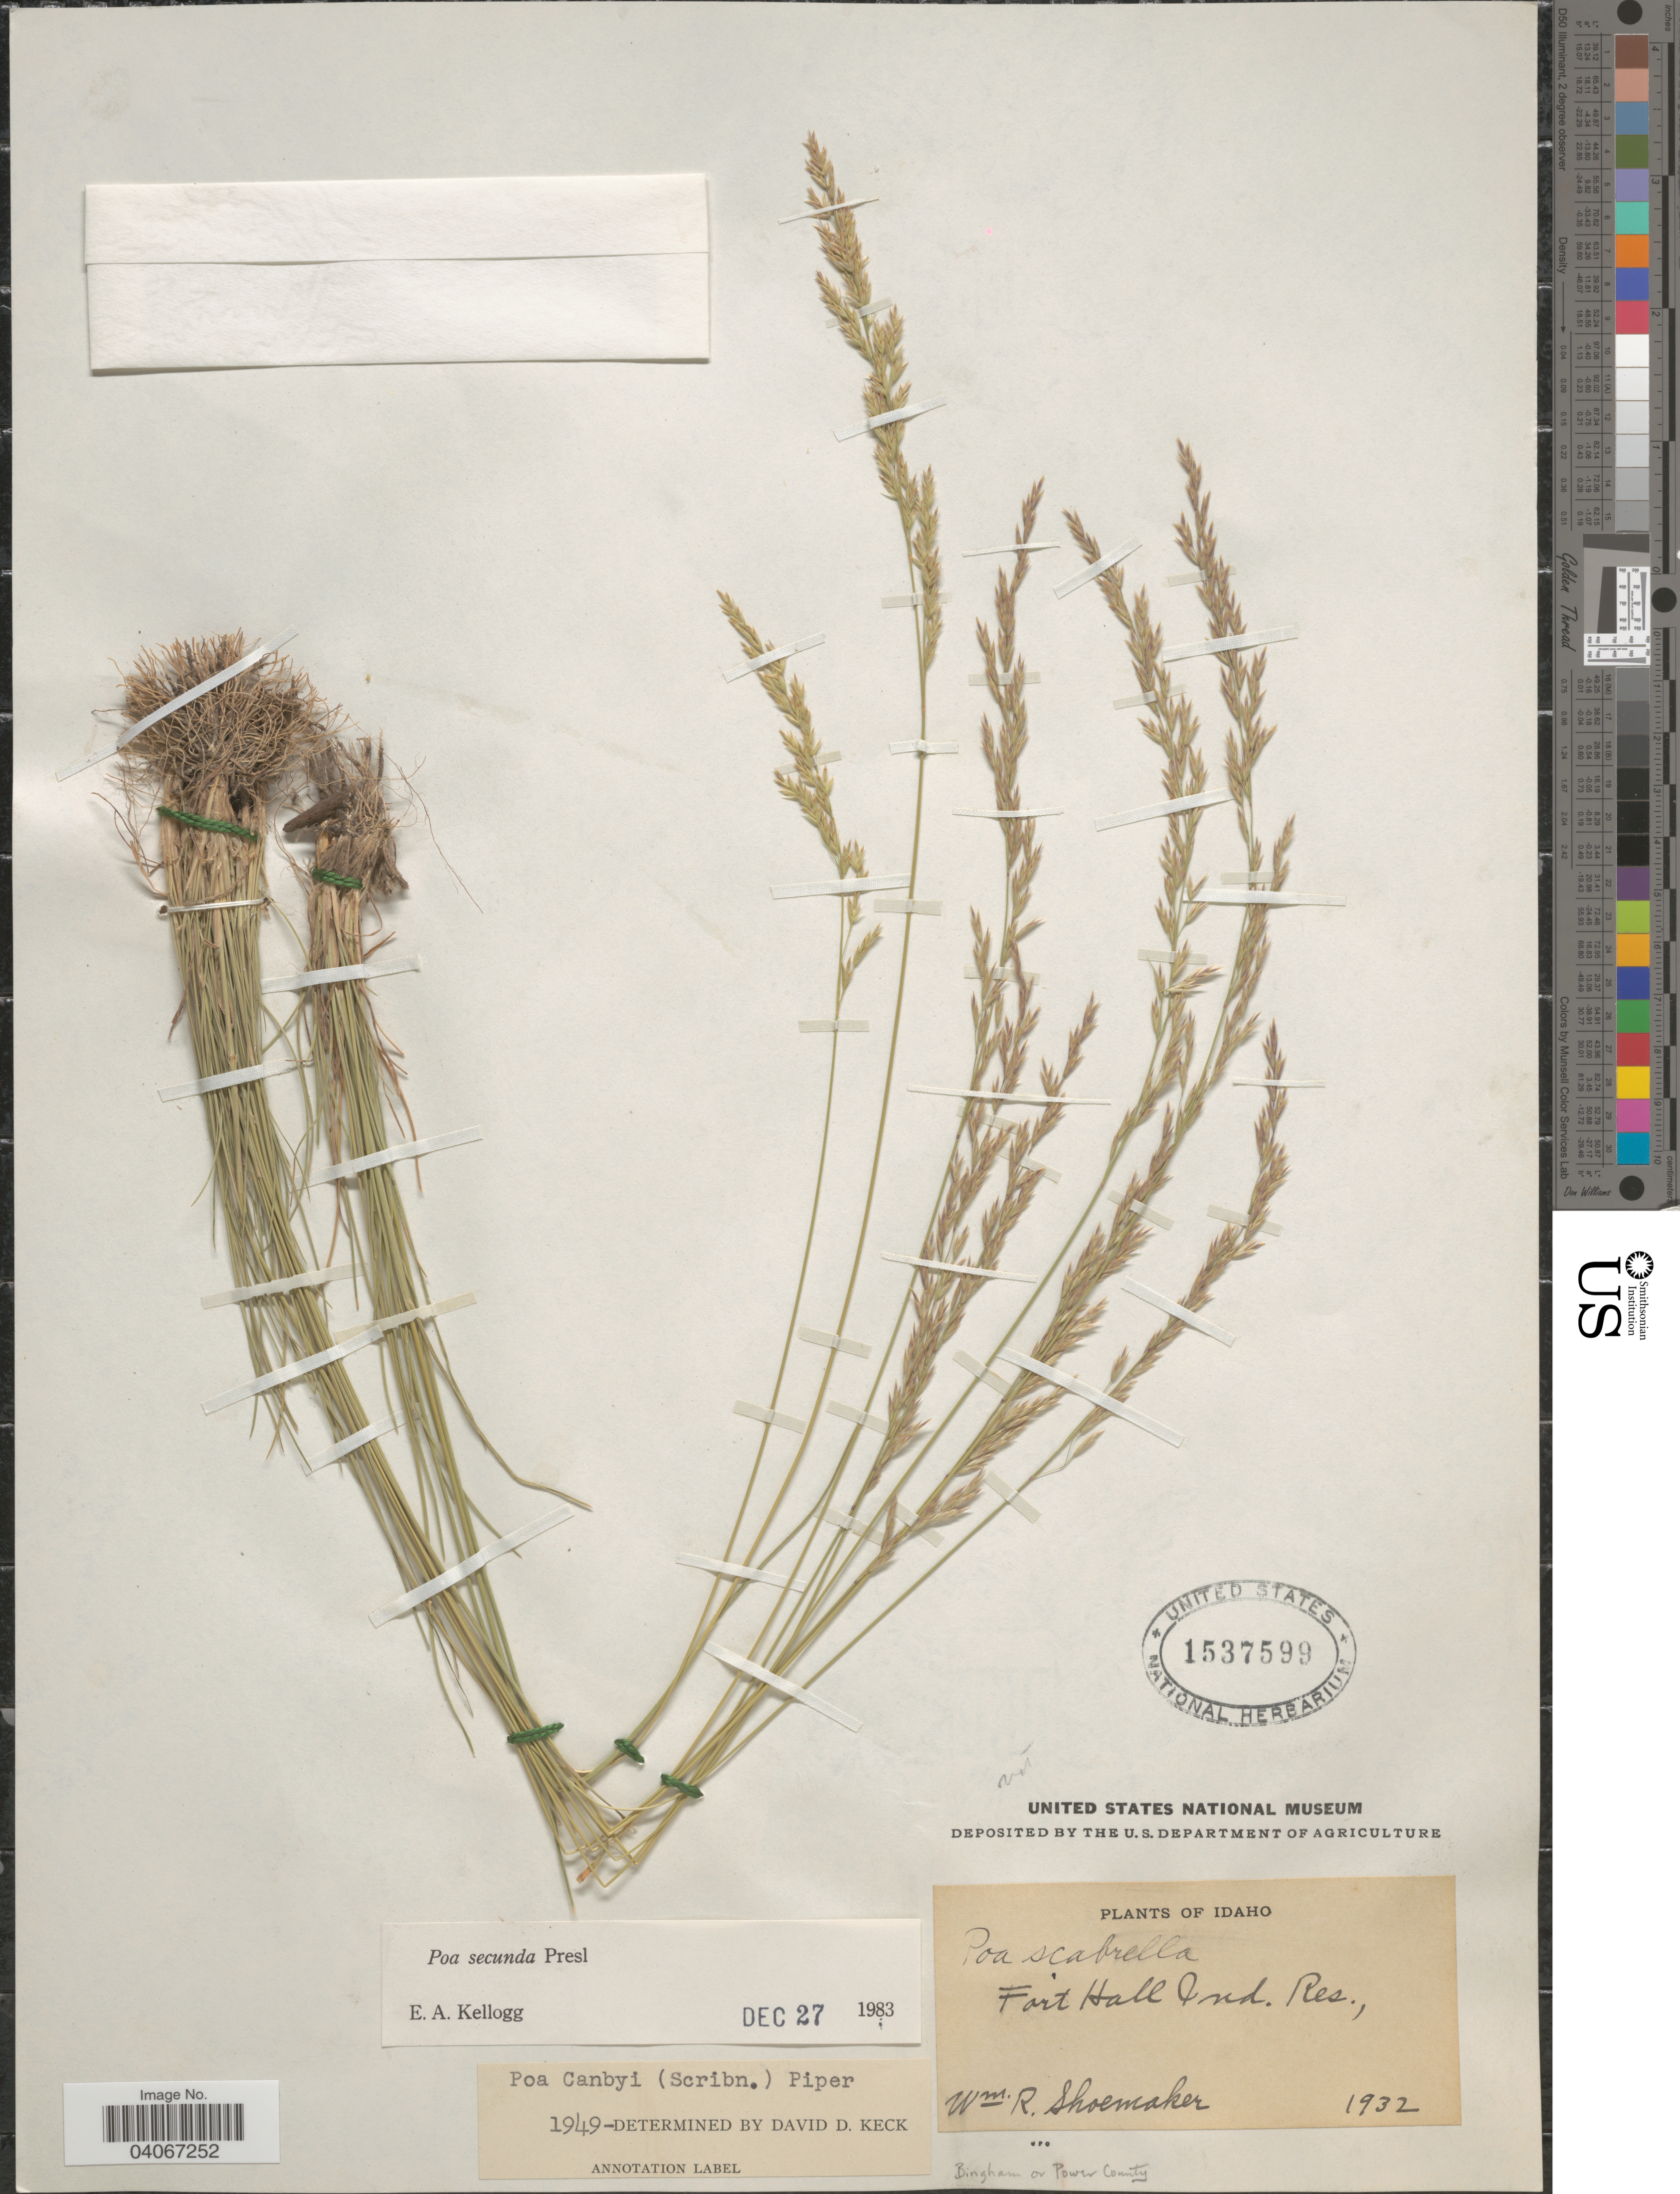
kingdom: Plantae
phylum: Tracheophyta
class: Liliopsida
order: Poales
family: Poaceae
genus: Poa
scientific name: Poa secunda subsp. secunda var. secunda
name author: J. Presl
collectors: W. Shoemaker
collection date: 1932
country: United States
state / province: Idaho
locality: Fort Hall Ind. Res.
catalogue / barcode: US 1537599